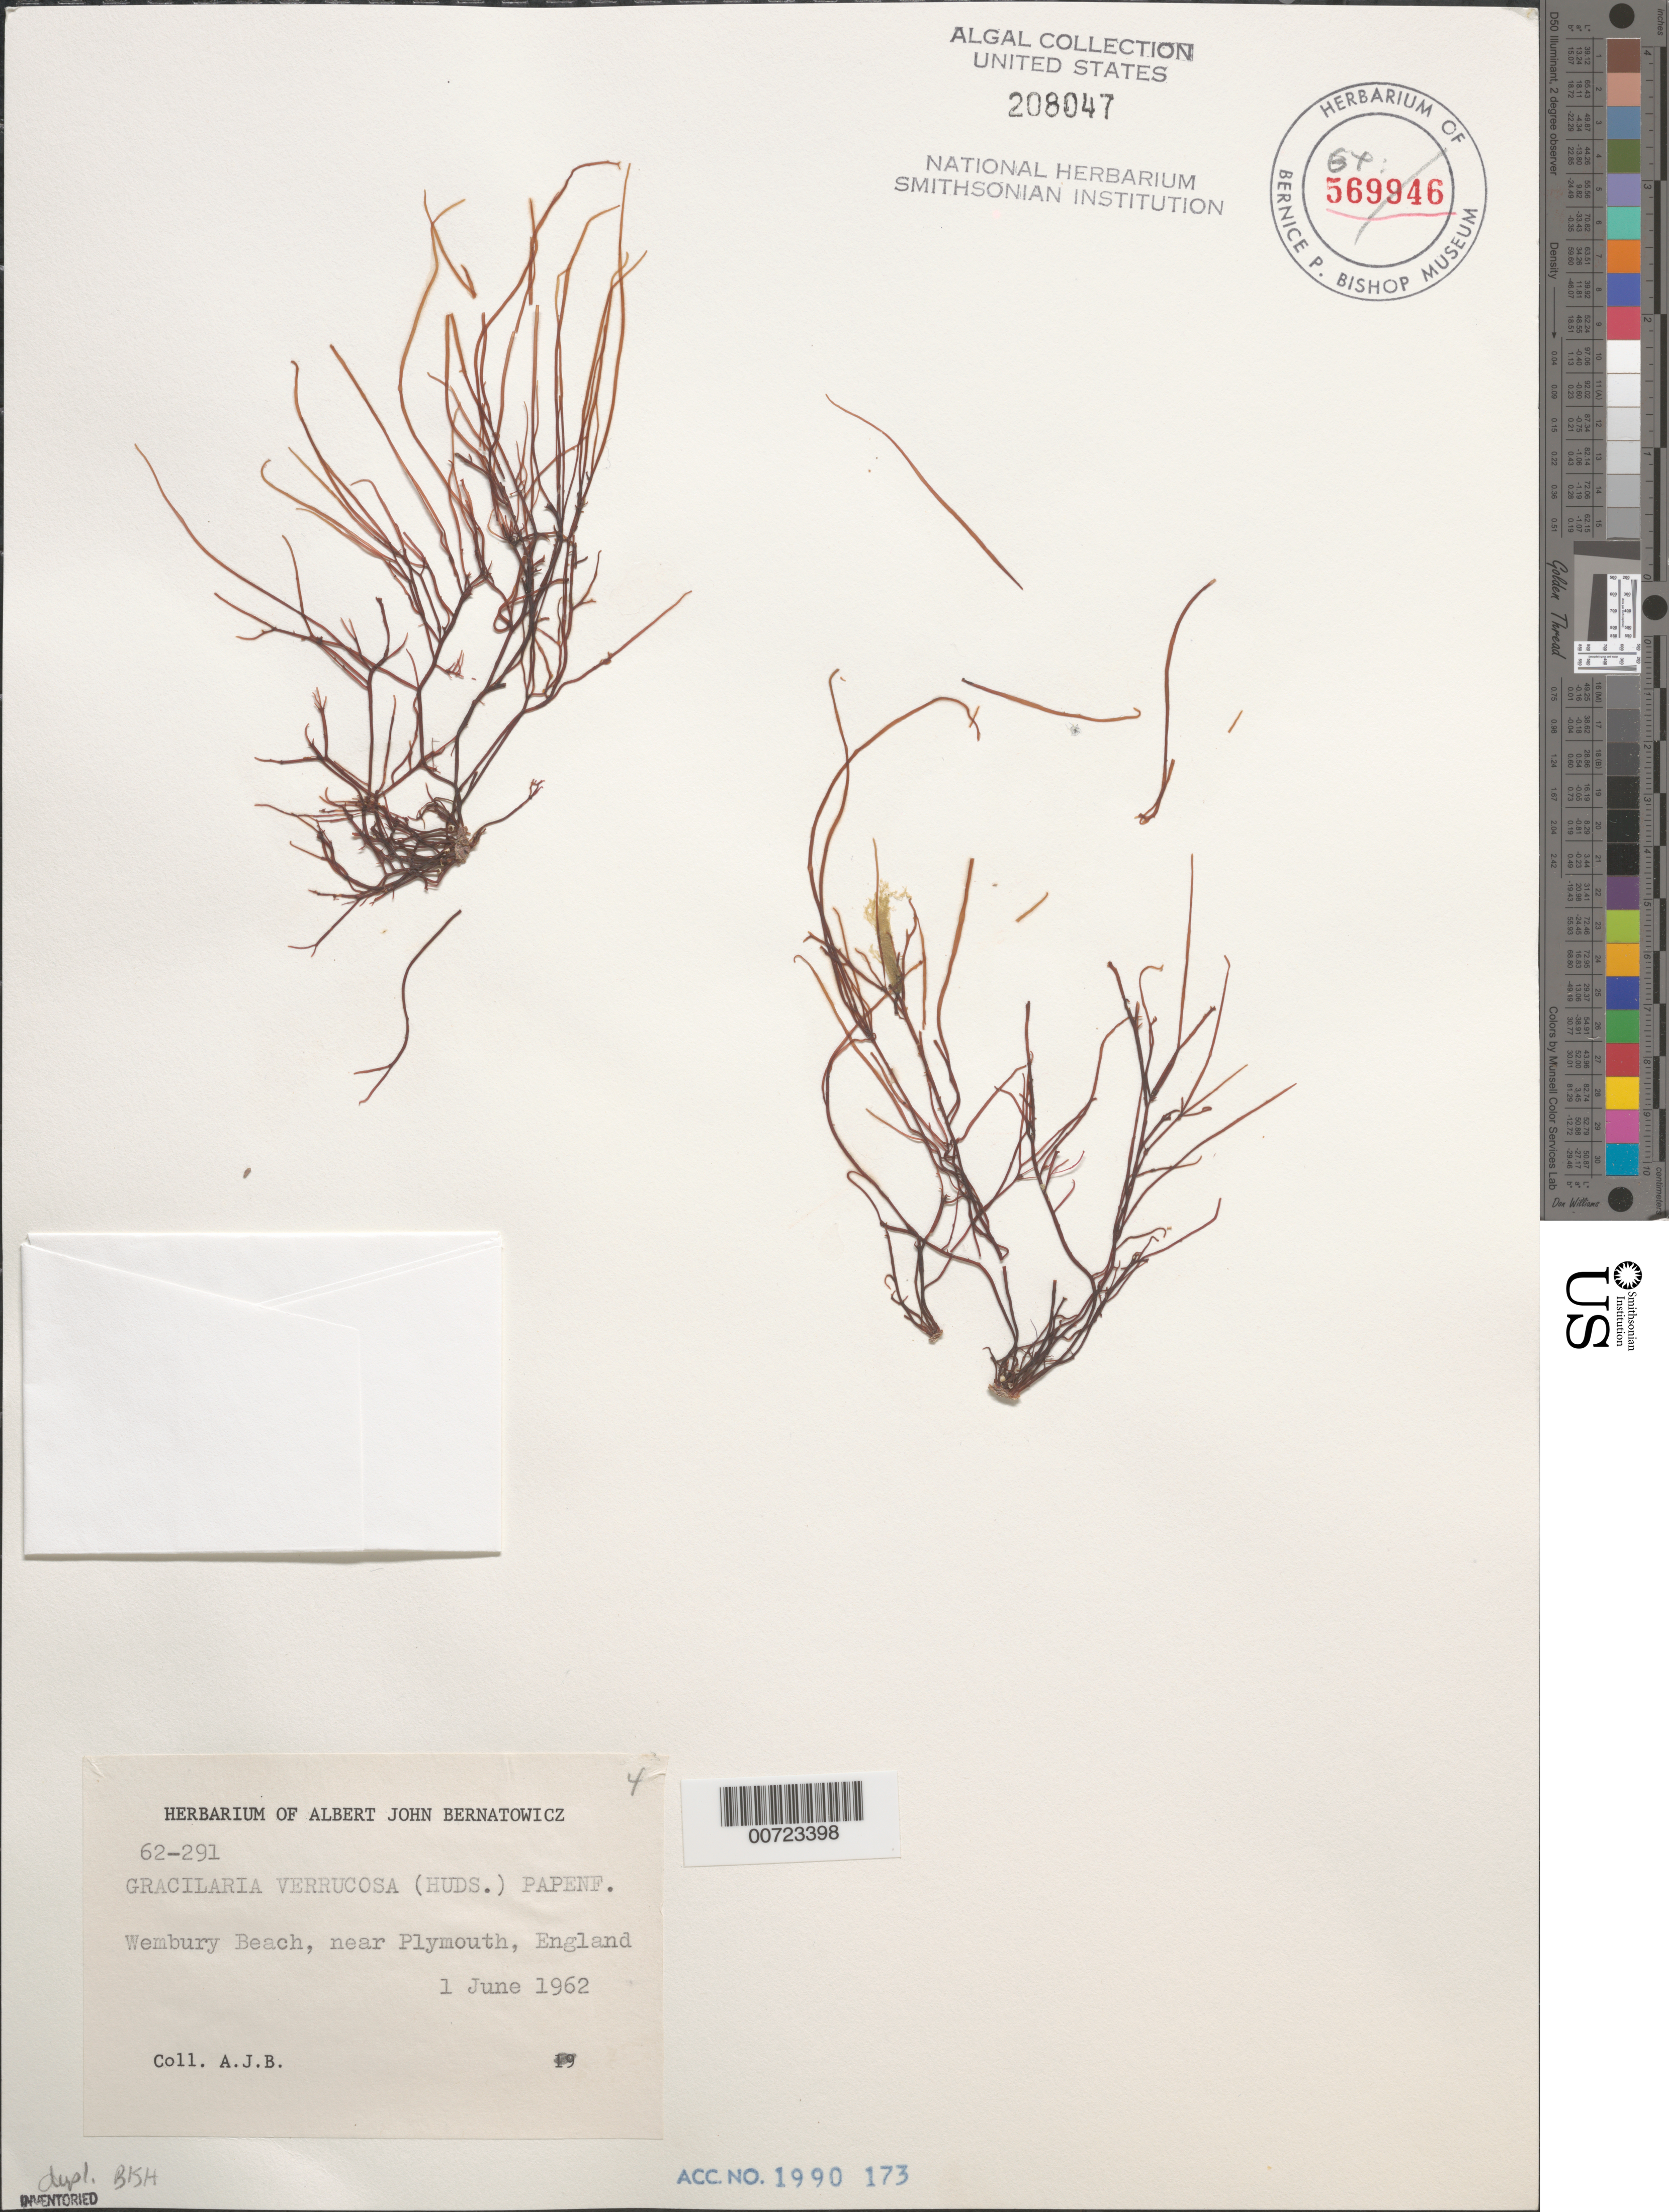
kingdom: Plantae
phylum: Rhodophyta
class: Florideophyceae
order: Gracilariales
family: Gracilariaceae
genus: Gracilariopsis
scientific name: Gracilariopsis longissima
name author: (S.G. Gmel.) Steentoft et al.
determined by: Algae name updating Project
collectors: A. Bernatowicz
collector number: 62-291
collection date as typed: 01 Jun 1962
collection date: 1962-06-01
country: United Kingdom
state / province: England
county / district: Devon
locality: Wembury Beach, near Plymouth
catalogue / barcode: US 208047